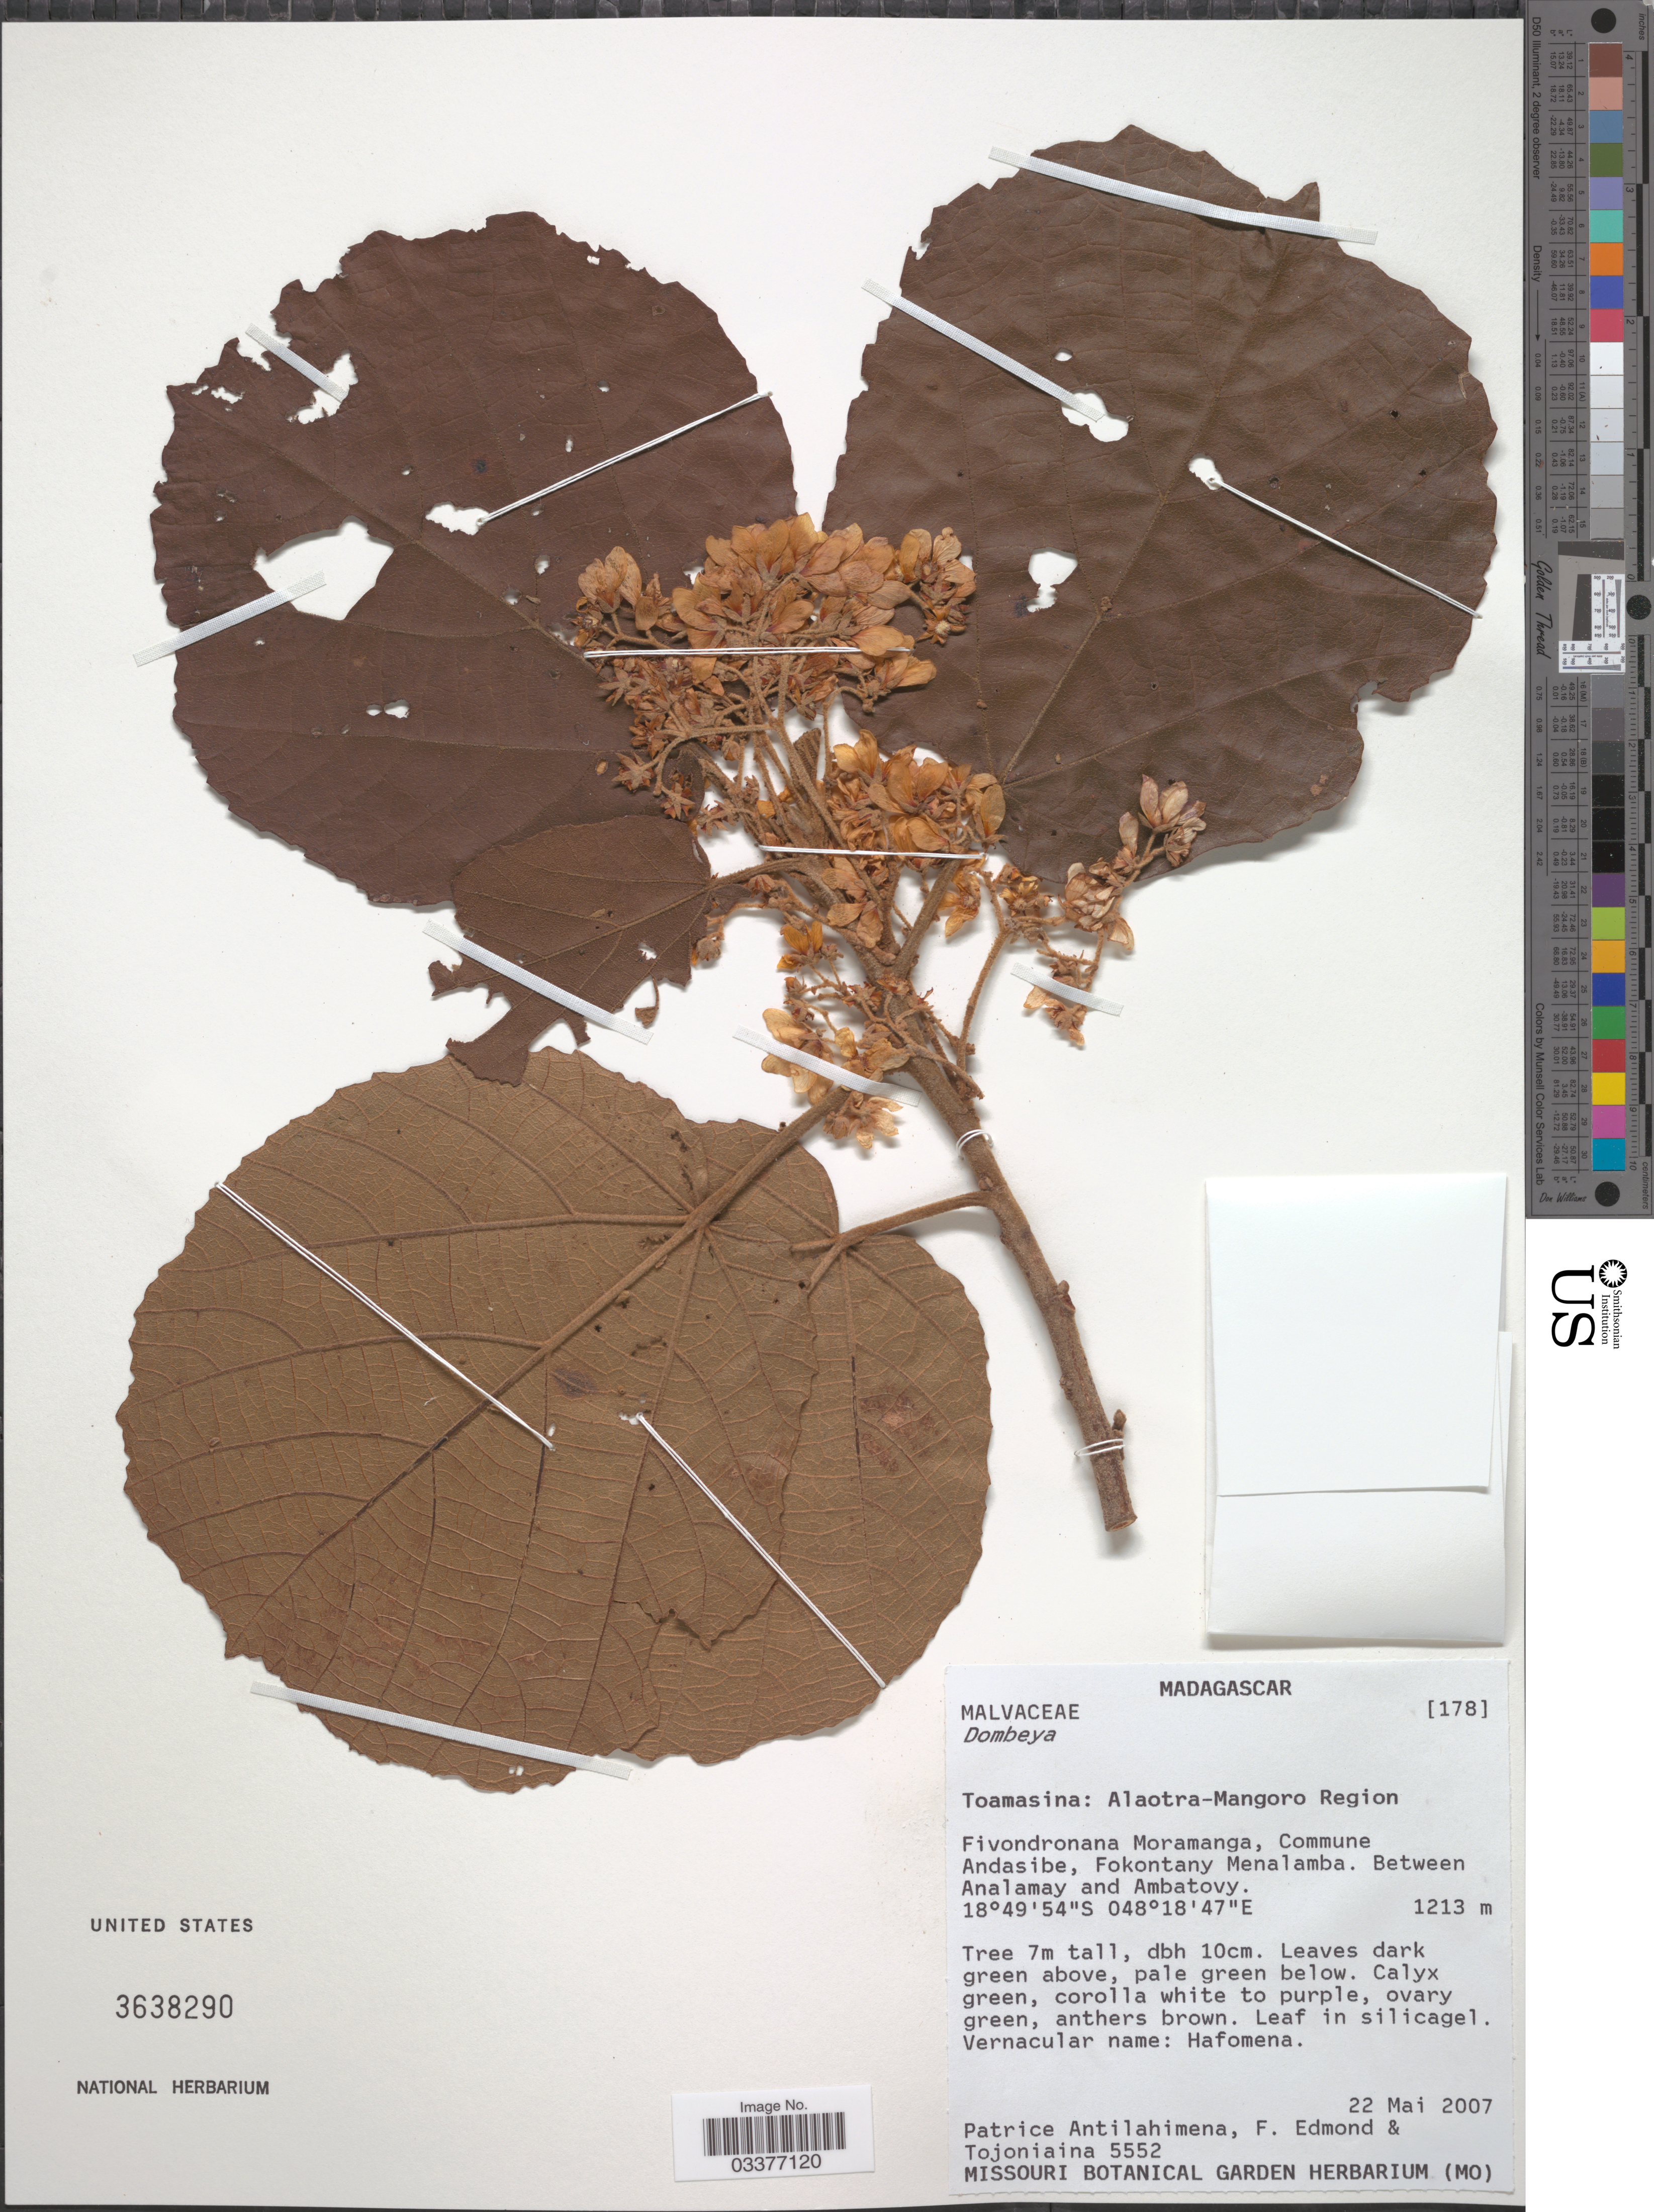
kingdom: Plantae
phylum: Tracheophyta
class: Magnoliopsida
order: Malvales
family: Malvaceae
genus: Dombeya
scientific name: Dombeya sp.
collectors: P. Antilahimena, F. Edmond & Tojoniaina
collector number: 5552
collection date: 2007-05-22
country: Madagascar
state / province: Alaotra Mangoro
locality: Alaotra-Mangoro Region. Fivondronana Moramanga, Commune Andasibe, Fokontany Menalamba. Between Analamay and Ambatovy.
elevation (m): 1213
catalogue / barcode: US 3638290